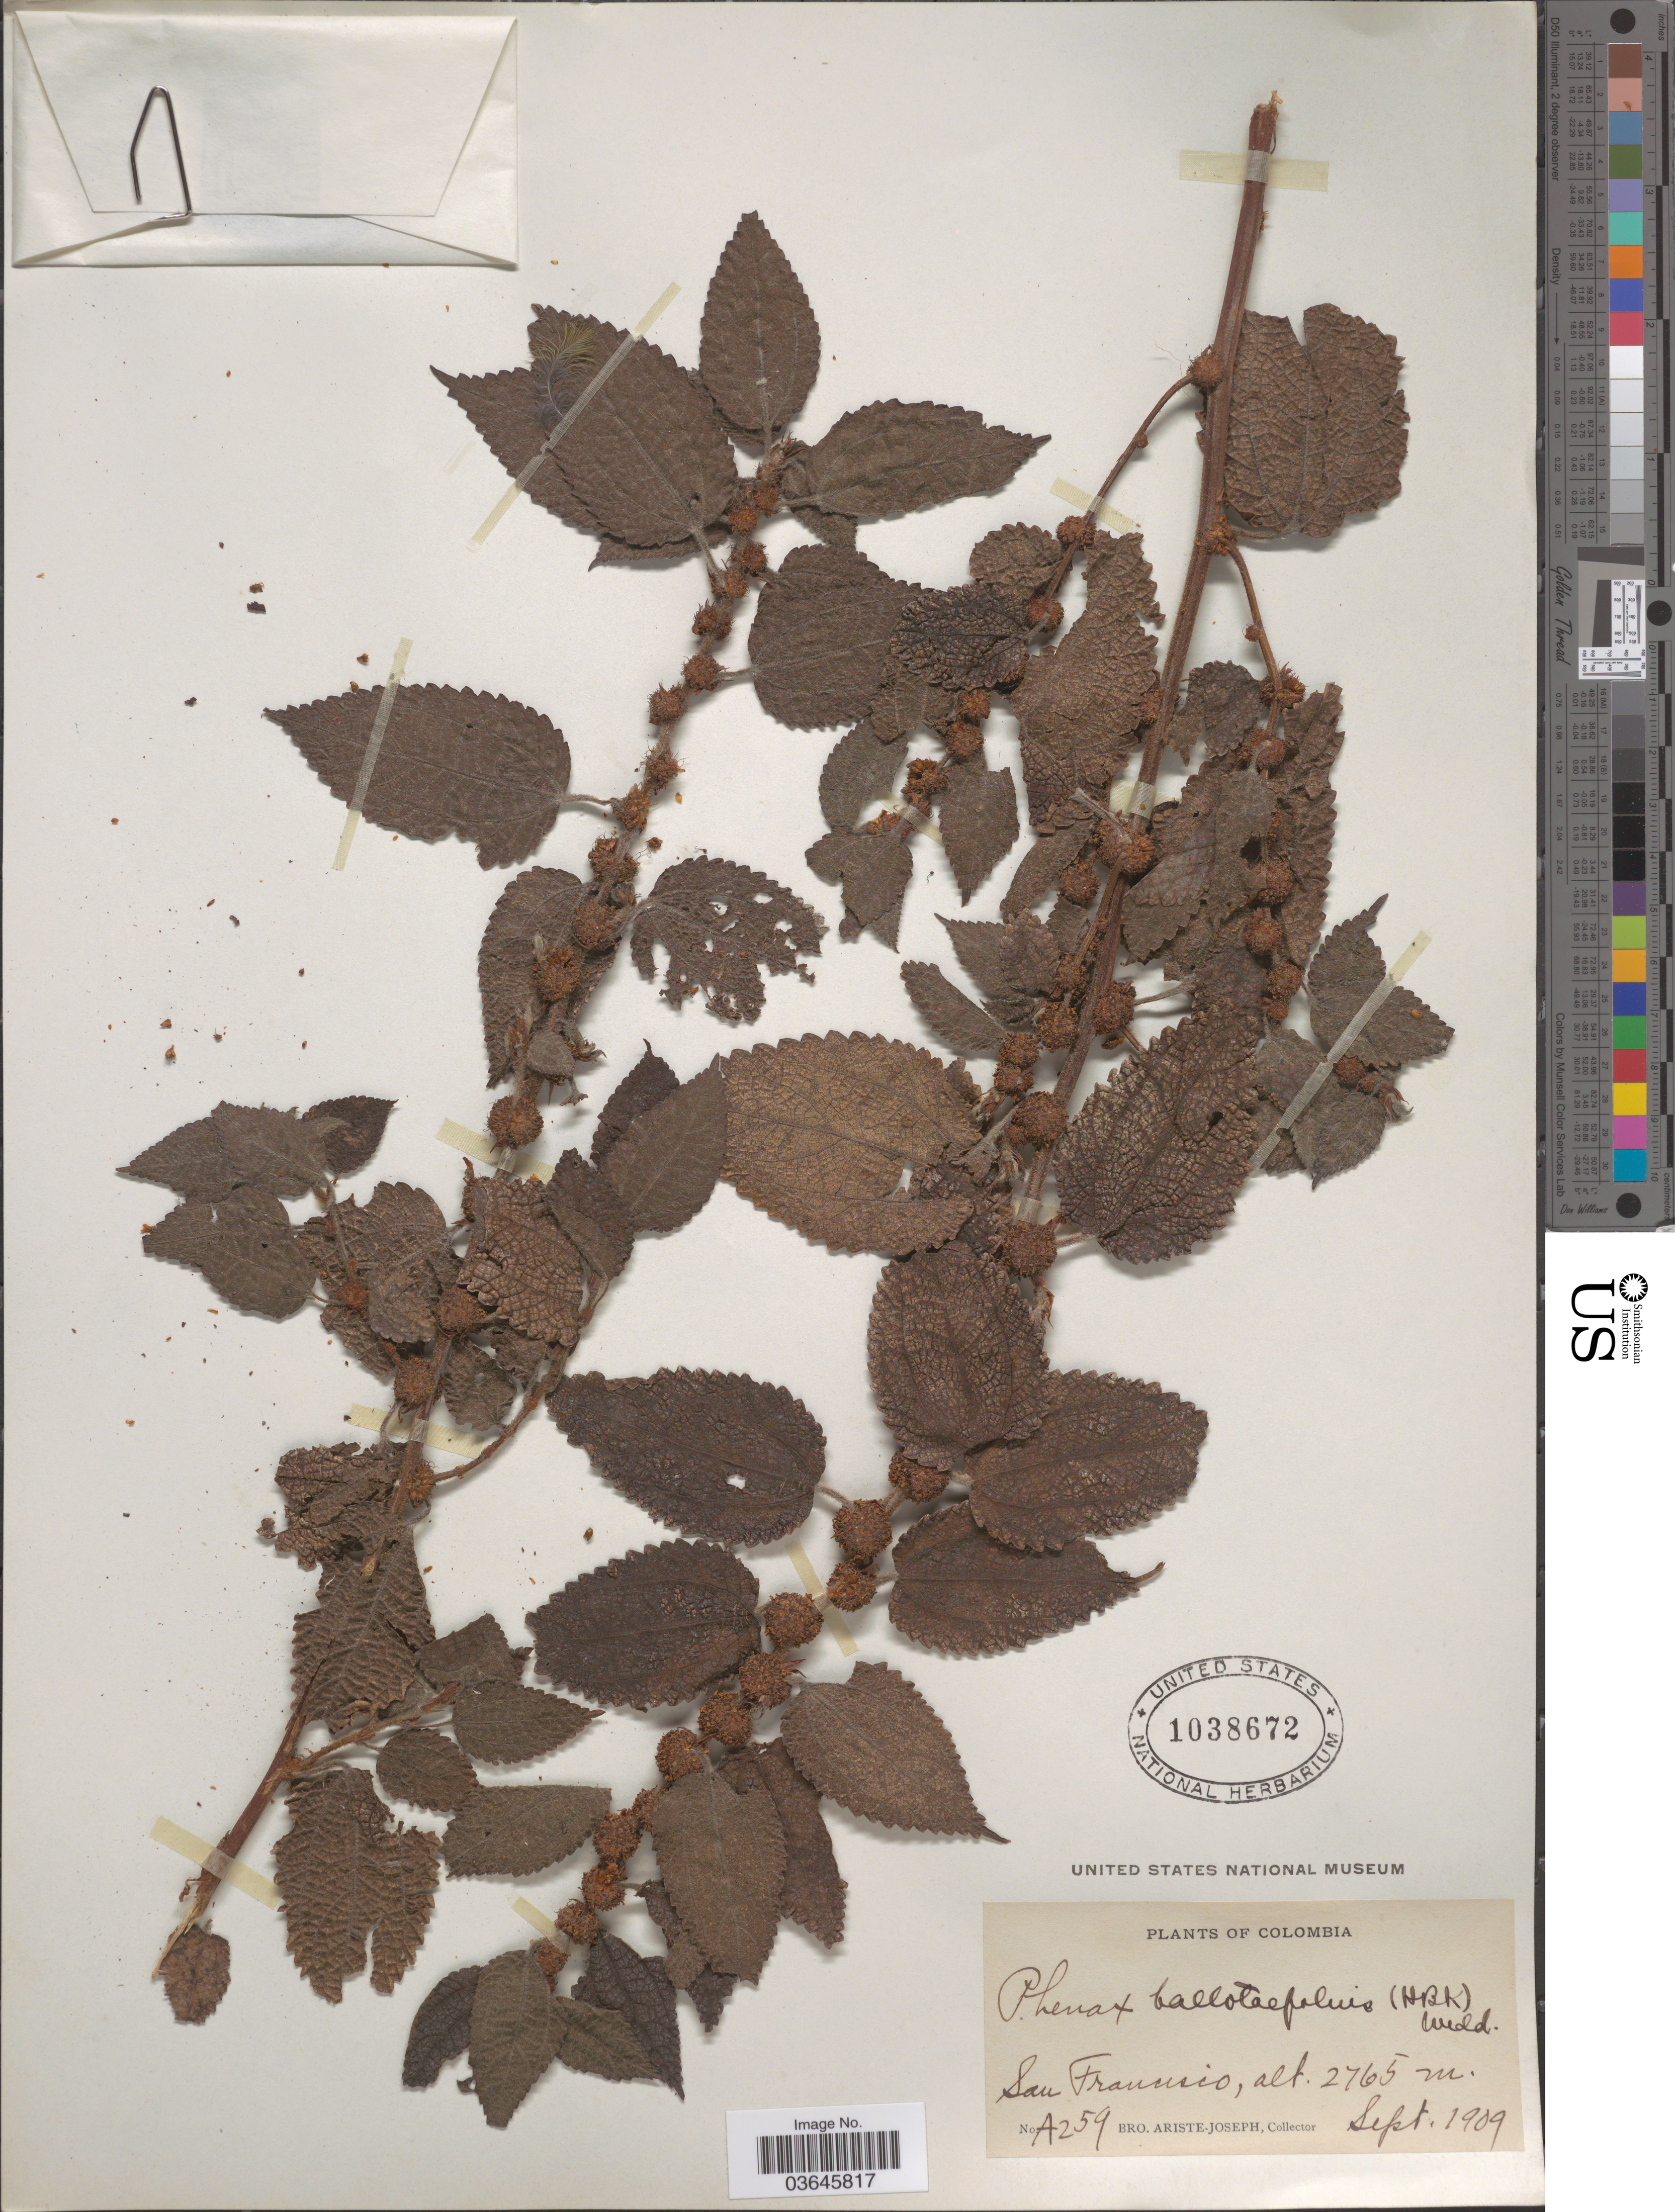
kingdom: Plantae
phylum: Tracheophyta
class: Magnoliopsida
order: Rosales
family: Urticaceae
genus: Phenax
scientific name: Phenax rugosus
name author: (Poir.) Wedd.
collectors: Bro. Ariste-Joseph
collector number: A259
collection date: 1909-09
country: Colombia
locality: San Francisco.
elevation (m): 2765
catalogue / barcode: US 1038672